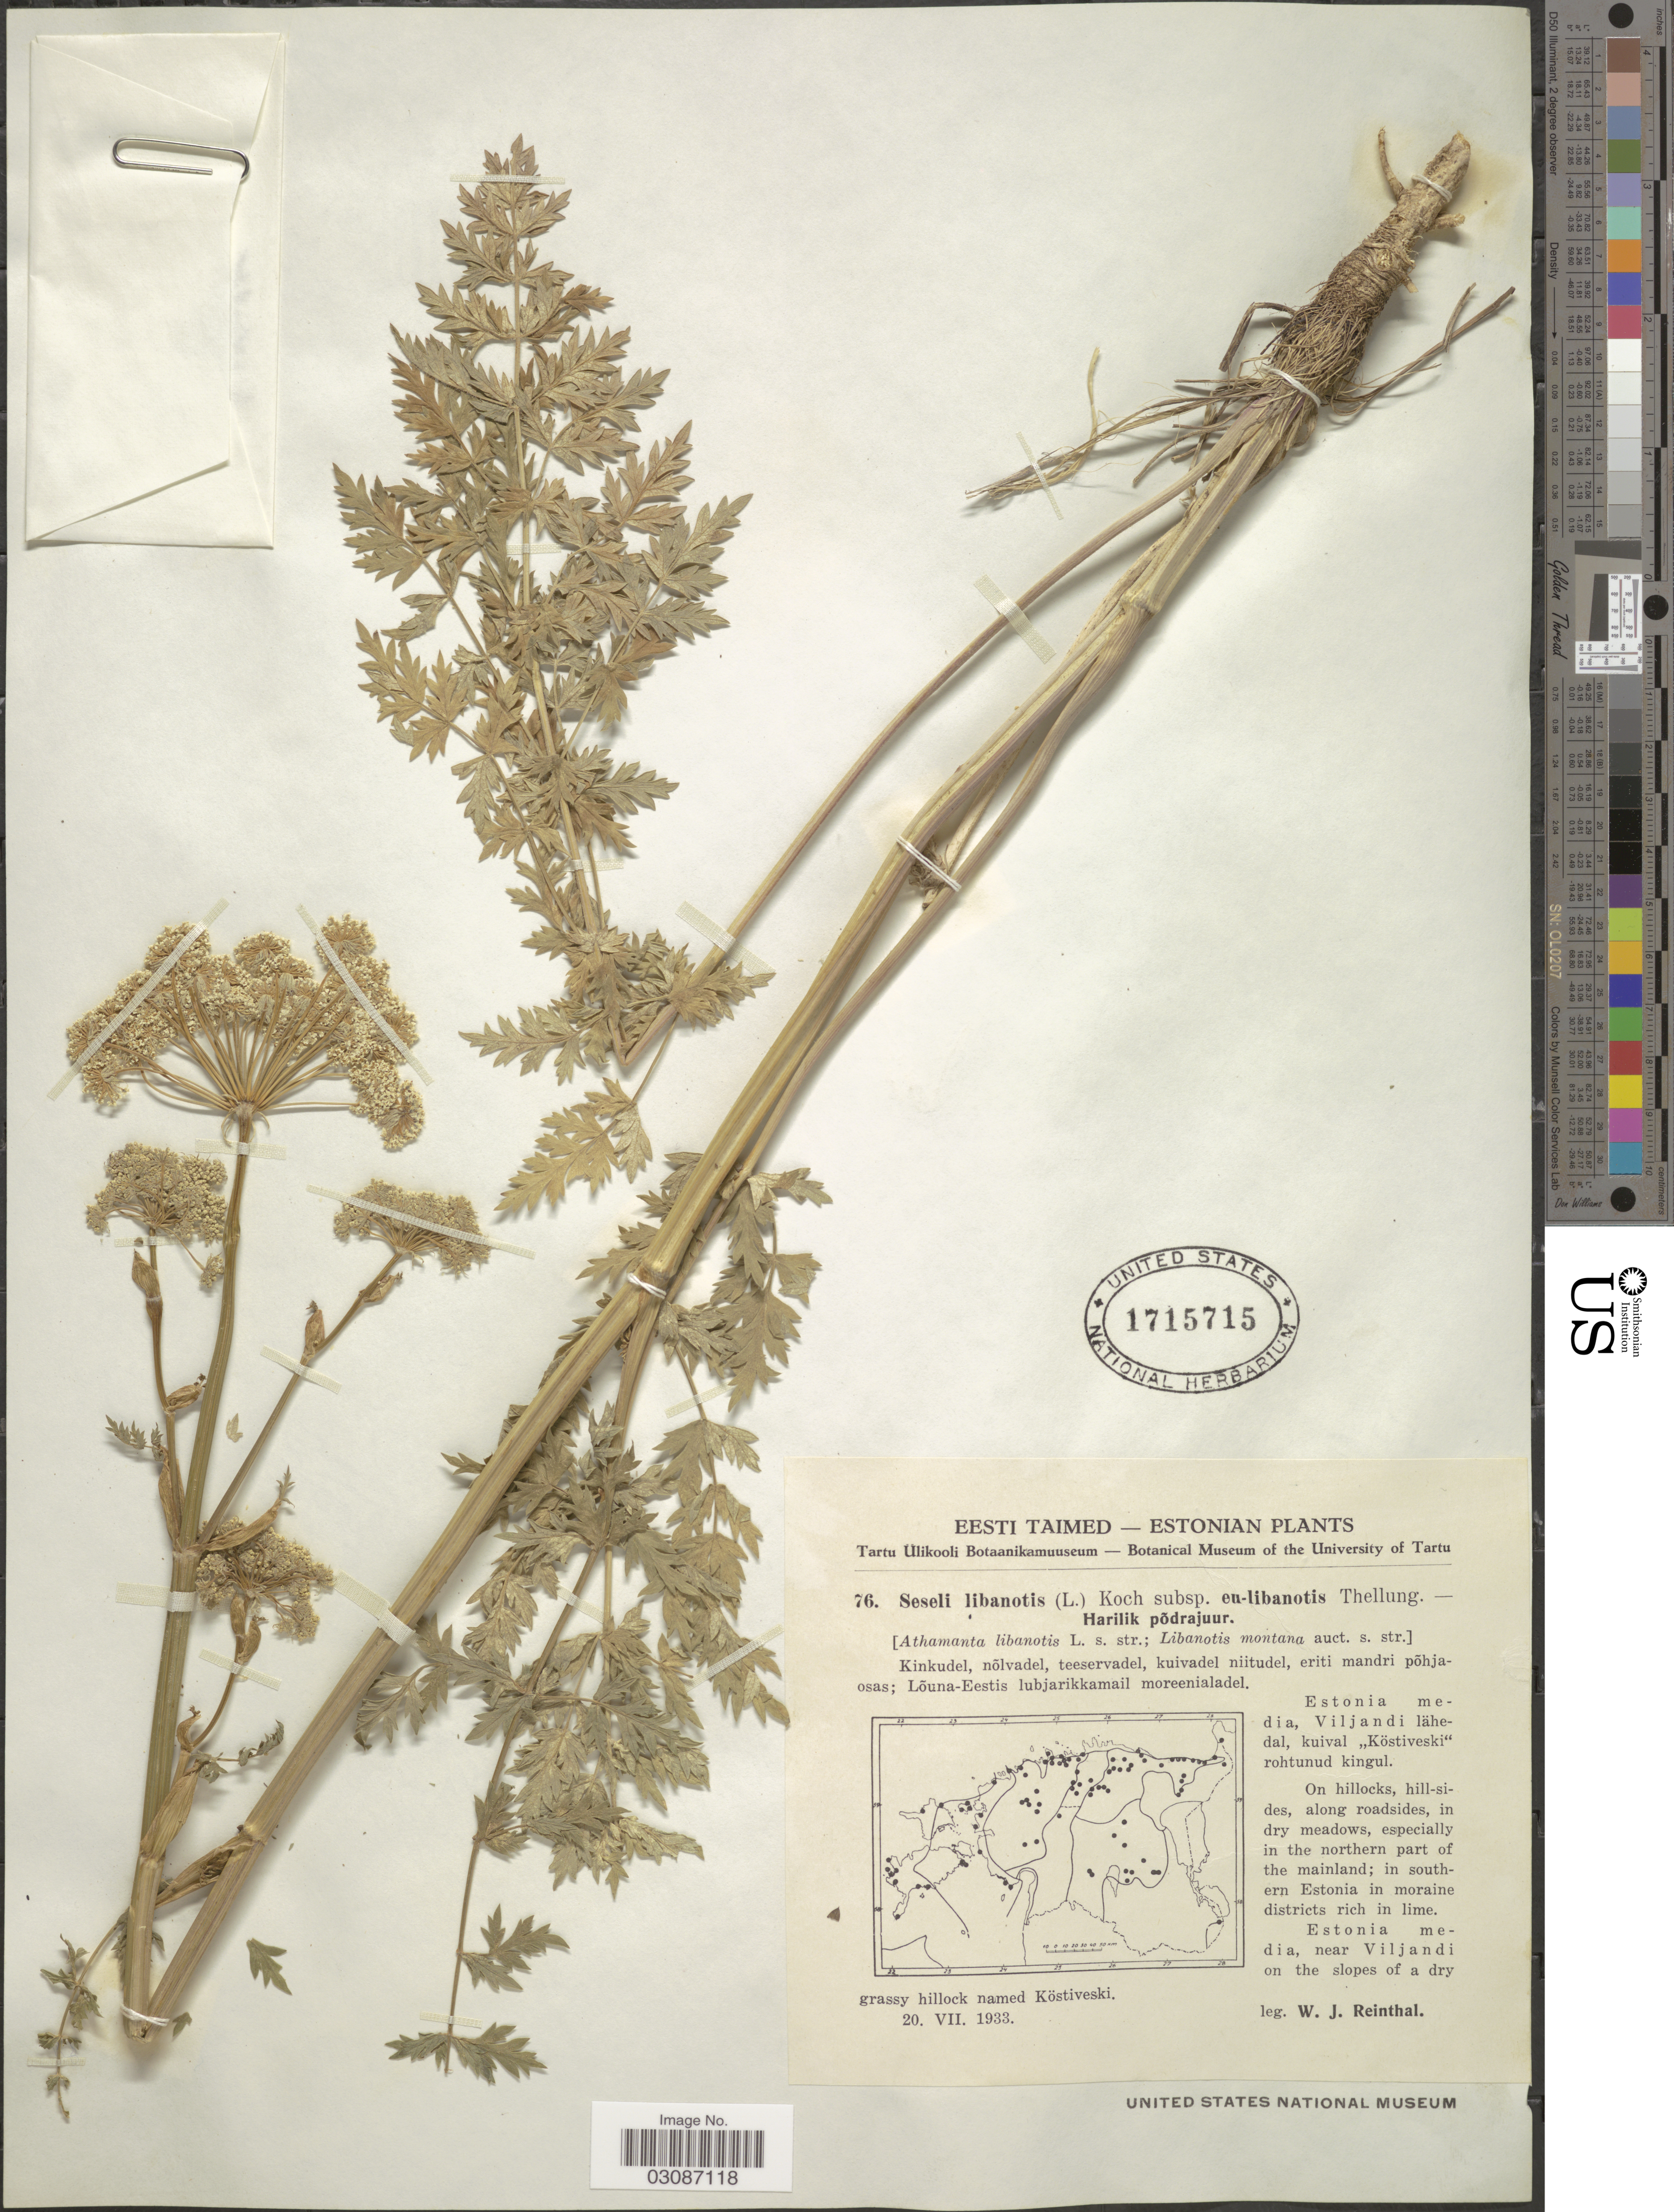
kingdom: Plantae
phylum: Tracheophyta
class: Magnoliopsida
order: Apiales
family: Apiaceae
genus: Seseli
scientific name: Seseli libanotis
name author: Koch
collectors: W. Reinthal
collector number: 76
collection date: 1933-07-20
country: Estonia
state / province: Viljandimaa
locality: Eesti Taimed. Estonia media, near Viljandi on the slopes of a dry grassy hillock named Köstiveski.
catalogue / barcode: US 1715715